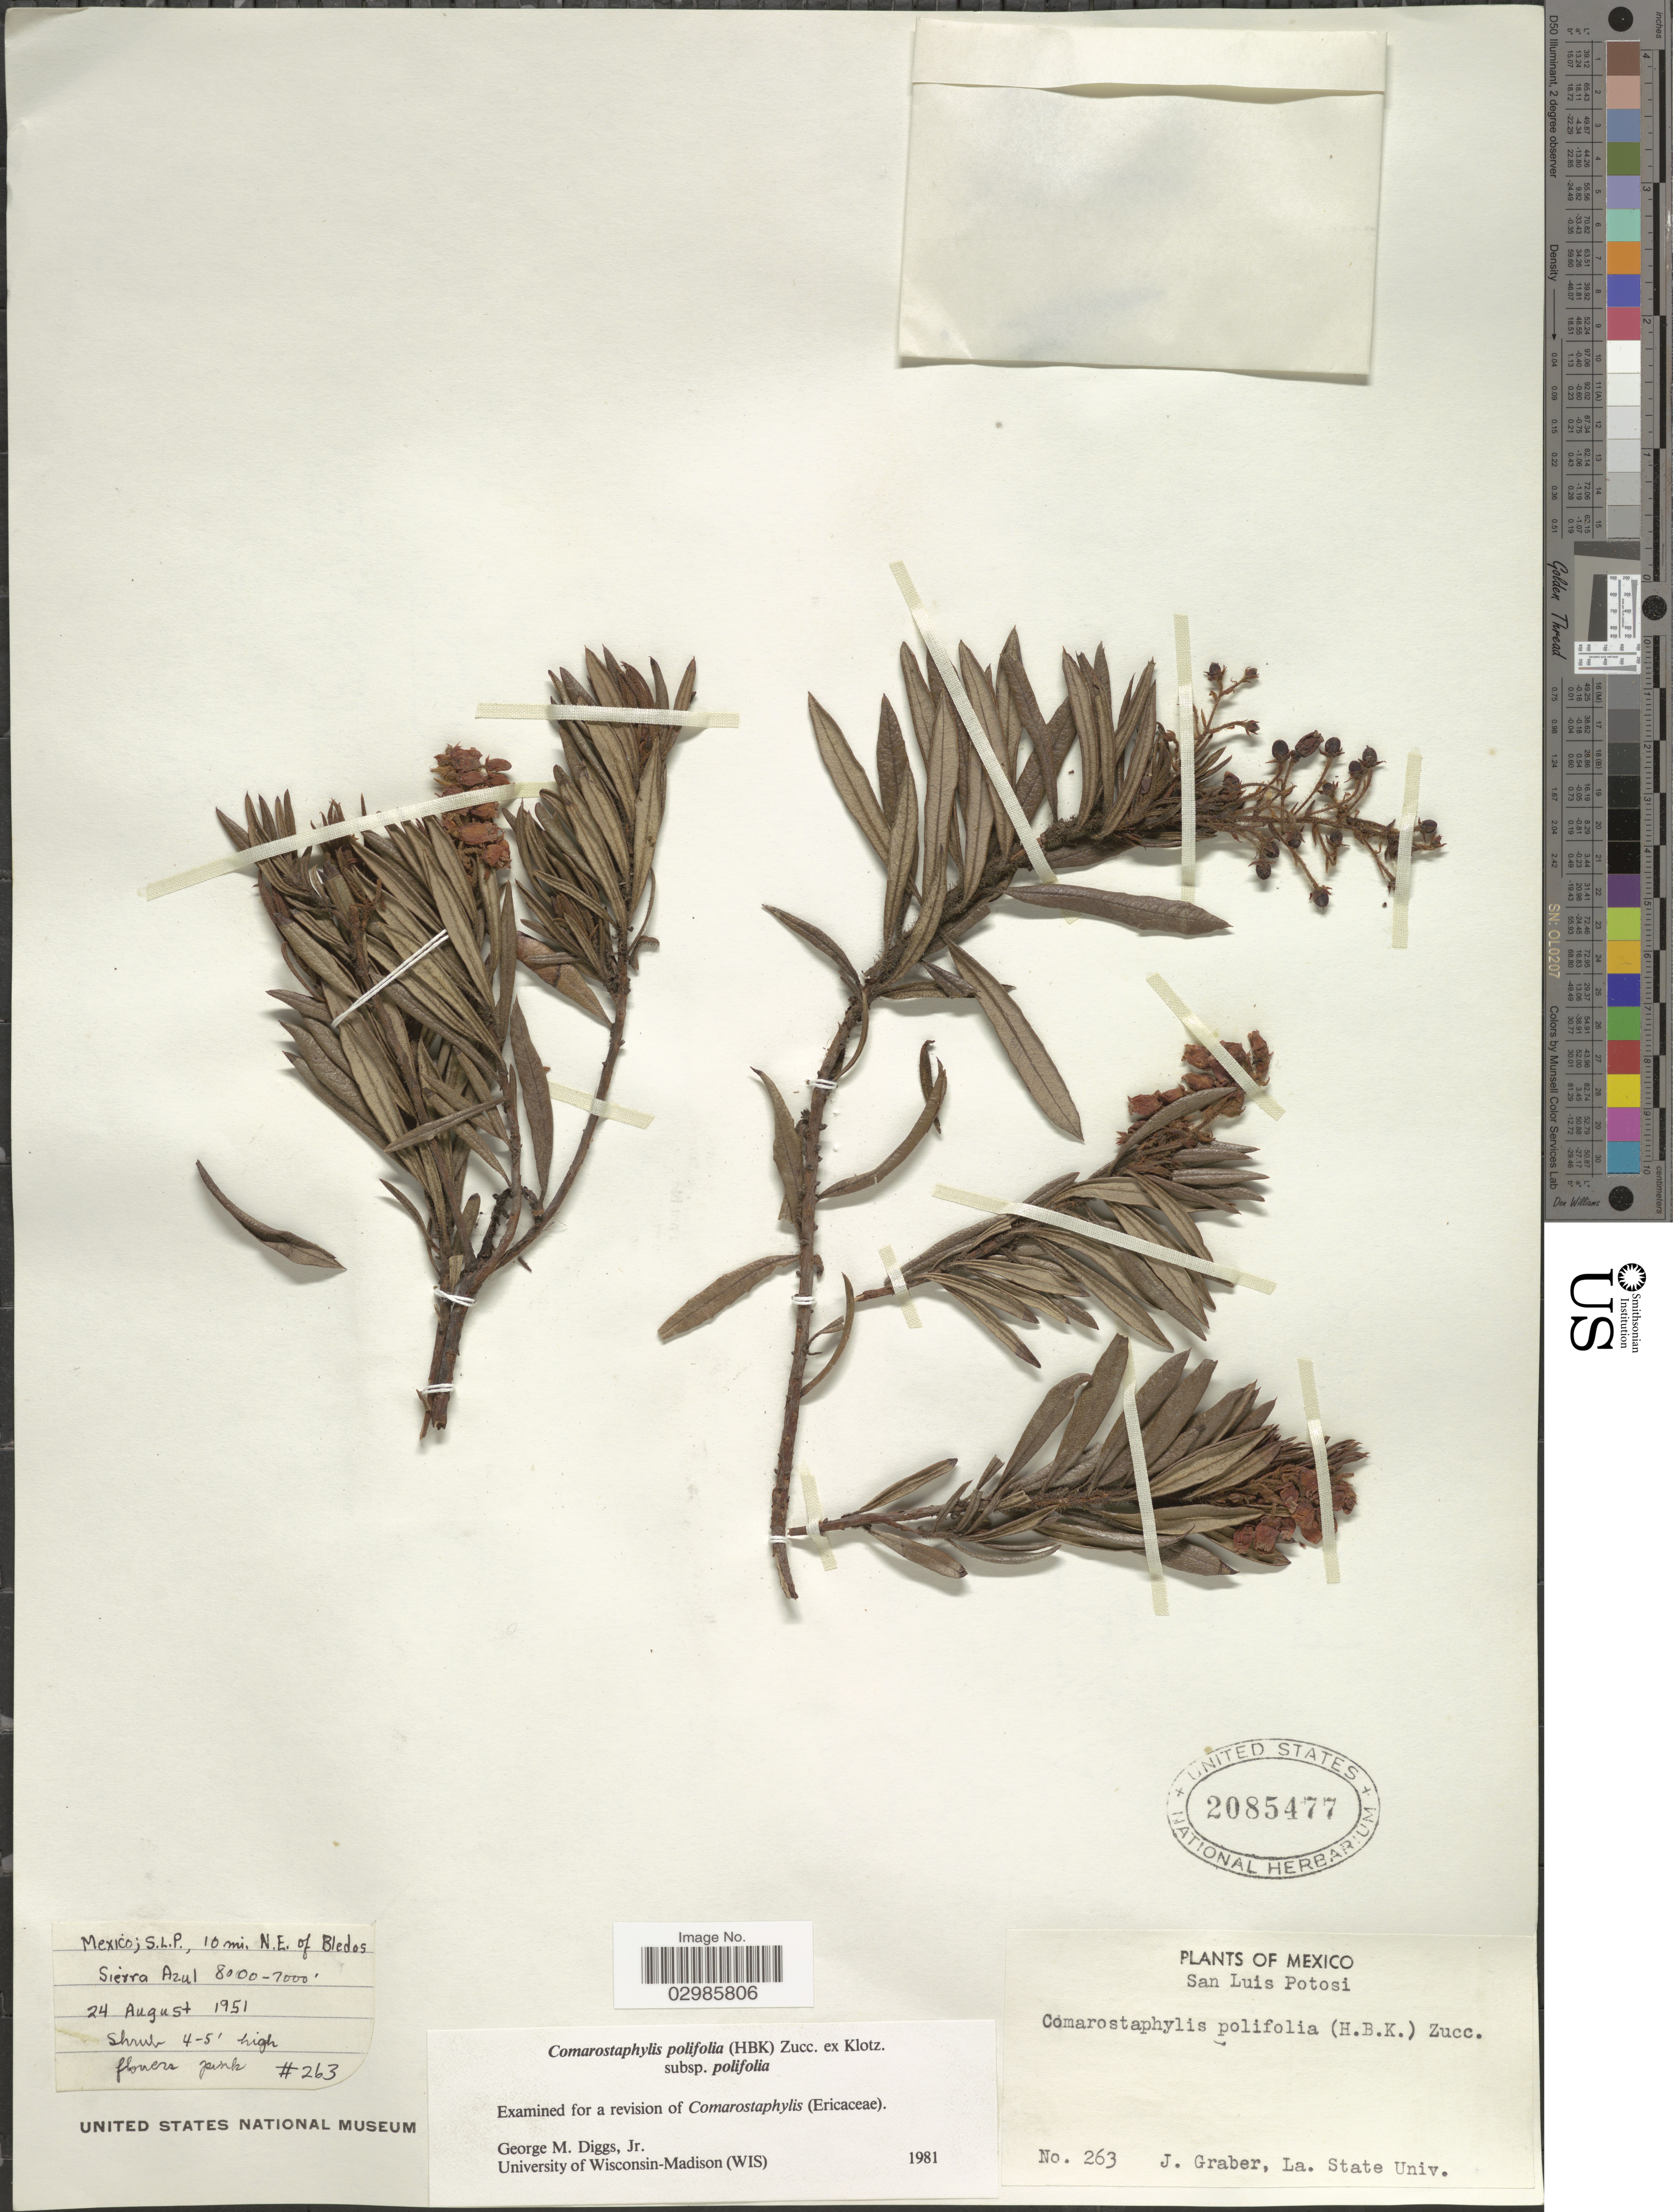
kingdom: Plantae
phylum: Tracheophyta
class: Magnoliopsida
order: Ericales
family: Ericaceae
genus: Comarostaphylis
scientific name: Comarostaphylis polifolia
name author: (Kunth) Zucc. ex Klotzsch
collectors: J. Graber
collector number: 263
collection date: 1951-08-24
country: Mexico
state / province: San Luis Potosí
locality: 10 mi. N.E. of Bledos, Sierra Azul.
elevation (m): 2134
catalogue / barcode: US 2085477